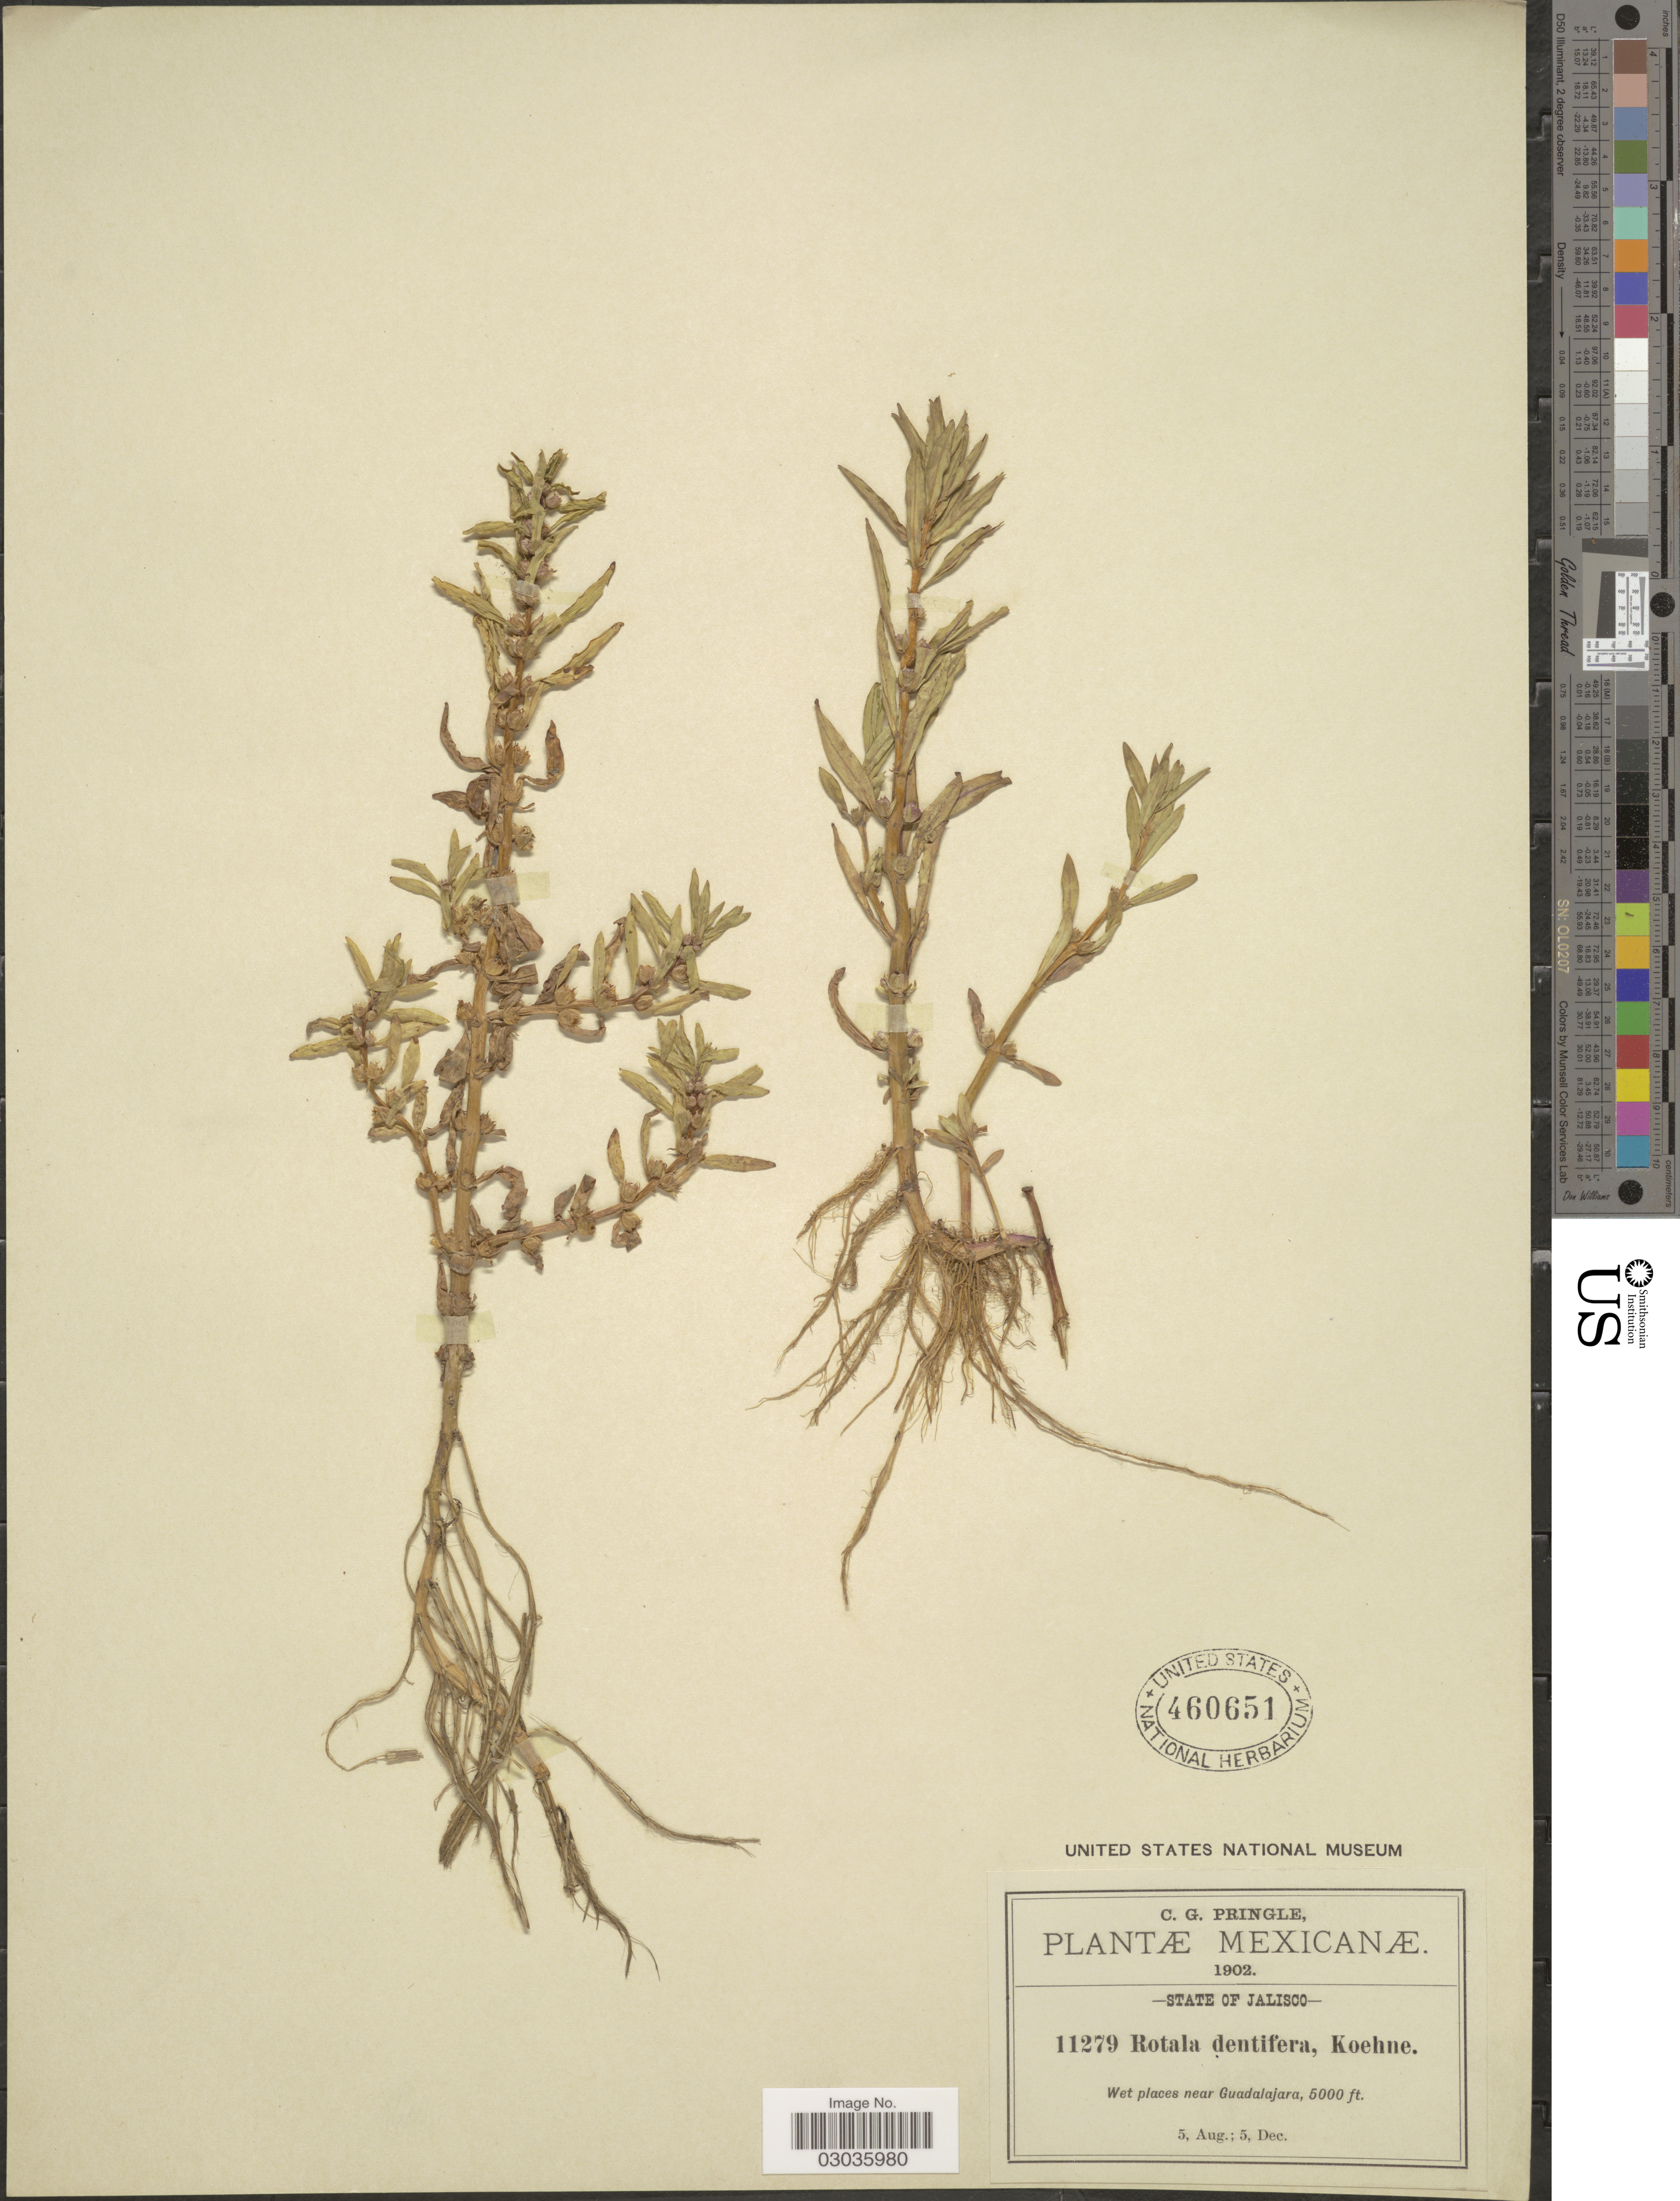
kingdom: Plantae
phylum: Tracheophyta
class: Magnoliopsida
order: Myrtales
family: Lythraceae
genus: Rotala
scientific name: Rotala dentifera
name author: (A. Gray) Koehne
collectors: C. G. Pringle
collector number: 11279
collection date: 1902-08-05/1902-12-05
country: Mexico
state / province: Jalisco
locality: Wet places near Guadalajara.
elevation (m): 1524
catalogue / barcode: US 460651